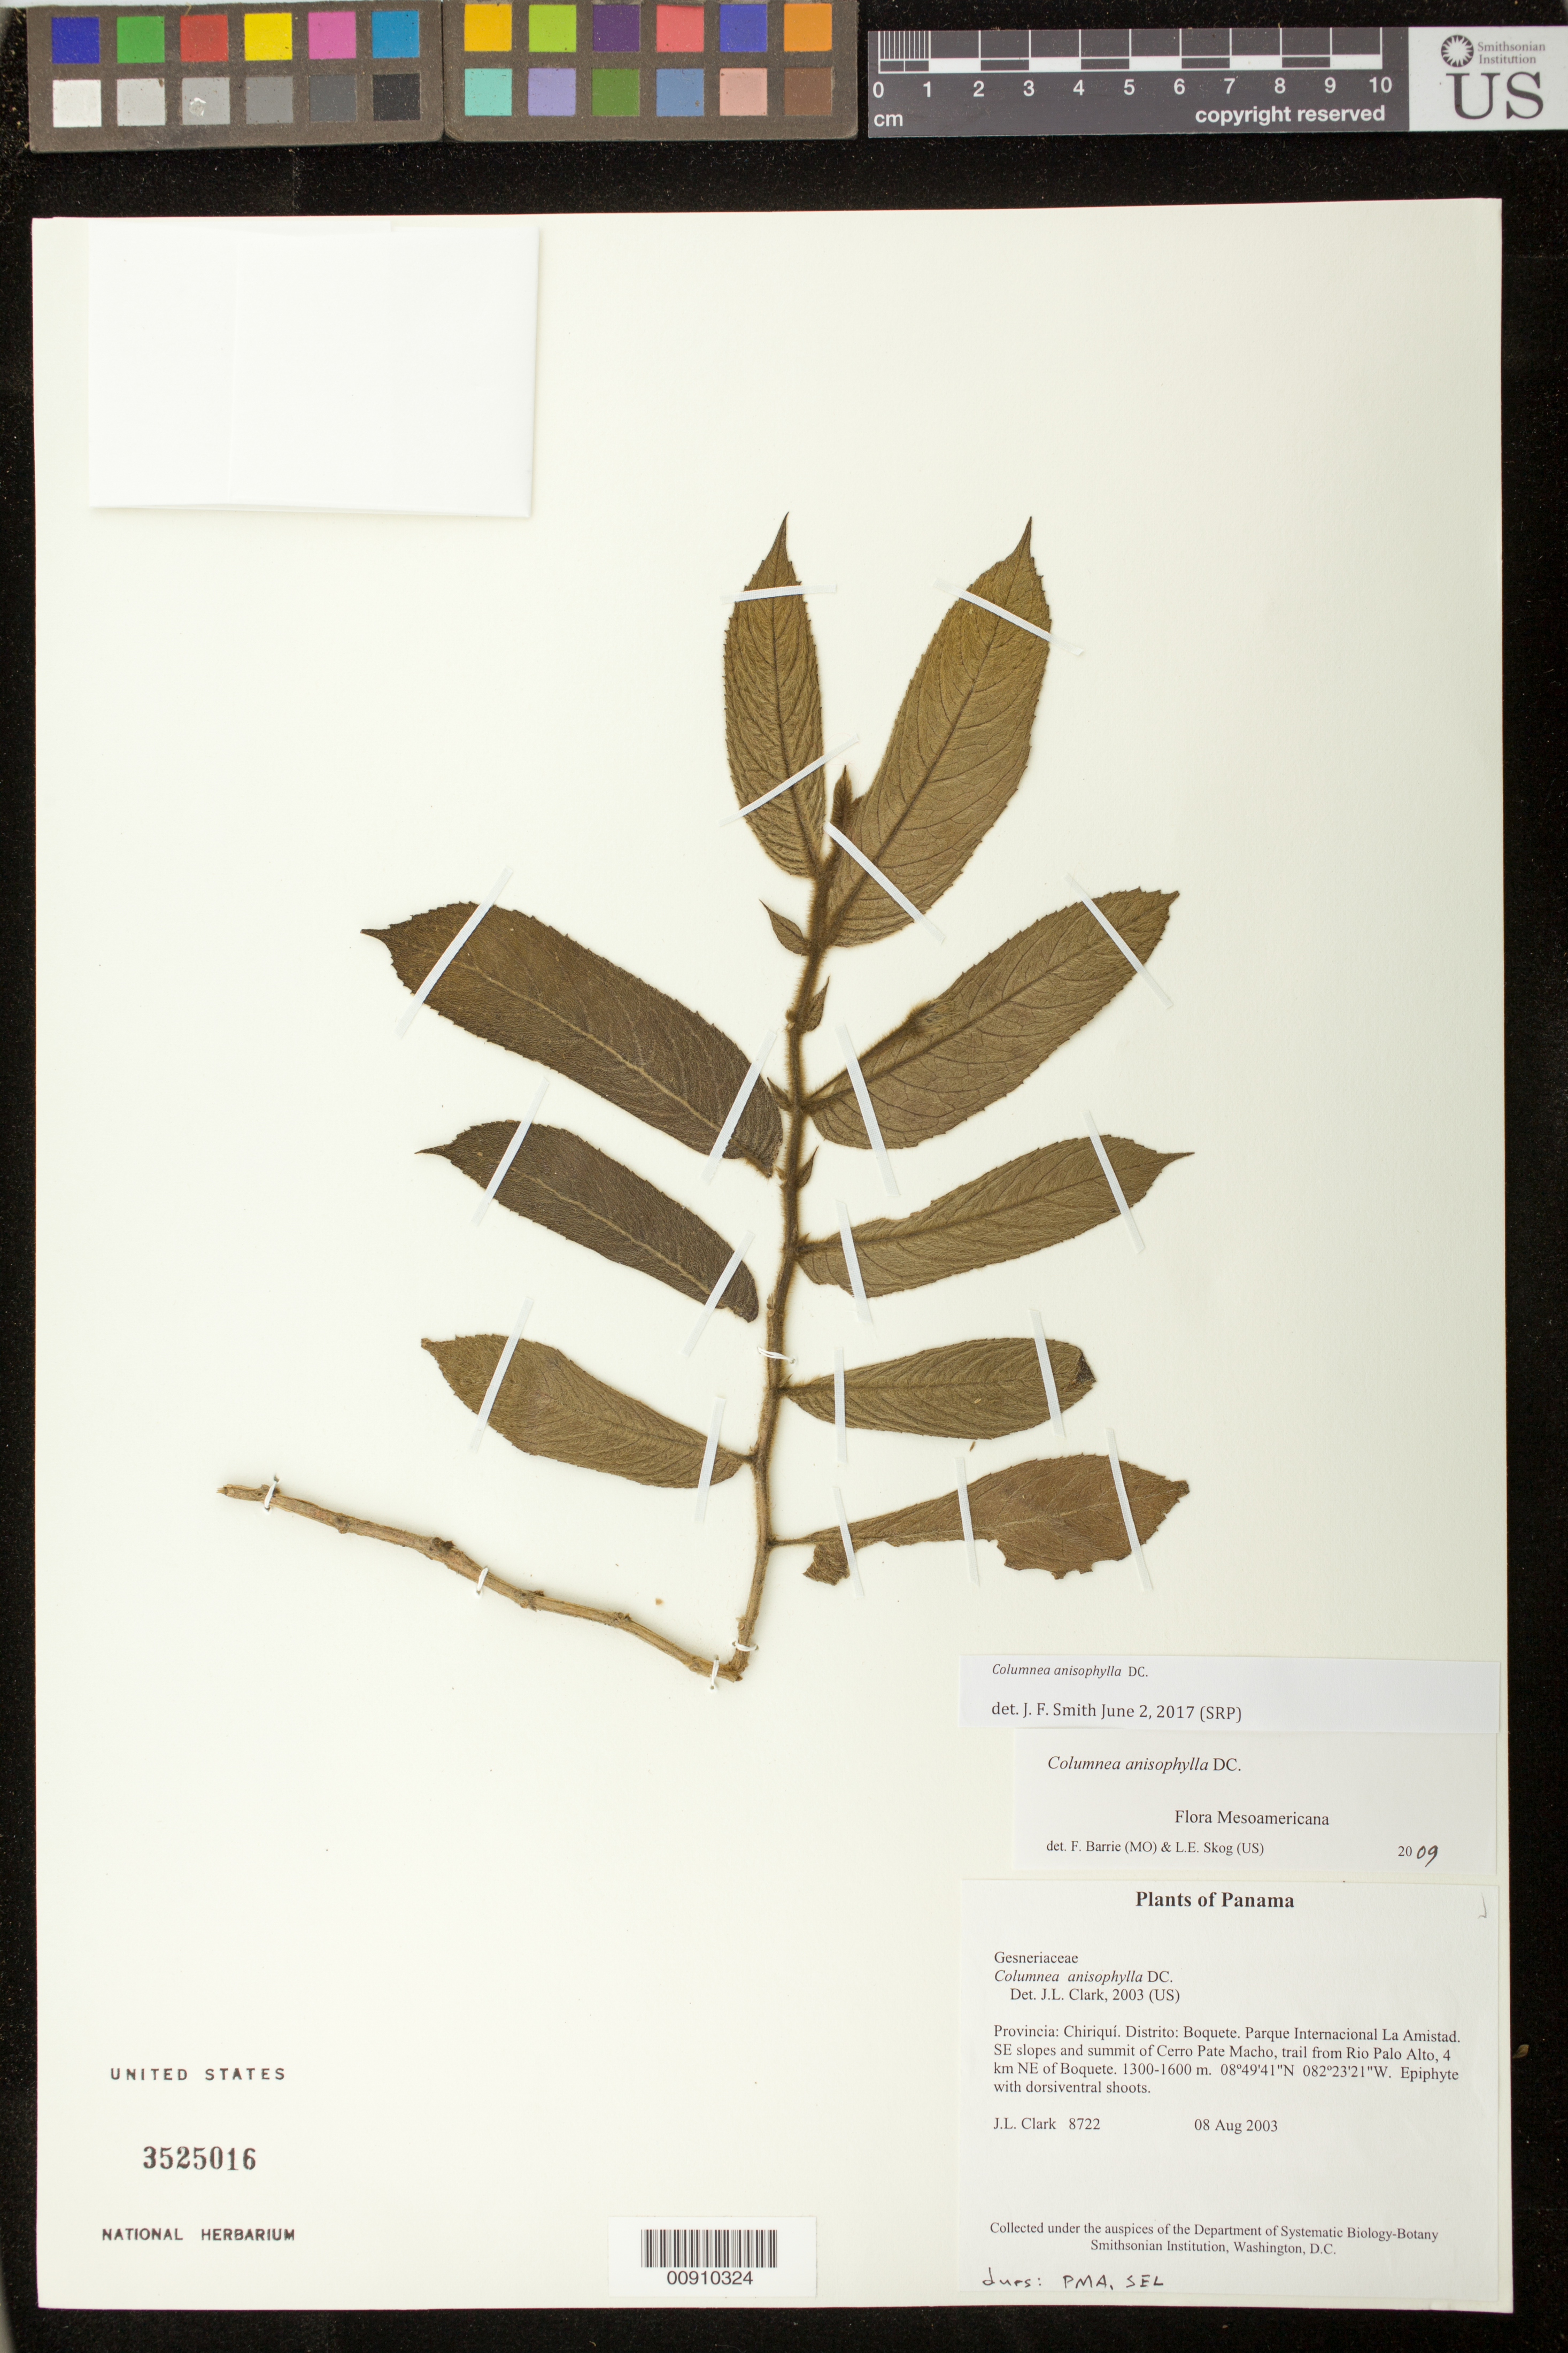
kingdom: Plantae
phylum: Tracheophyta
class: Magnoliopsida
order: Lamiales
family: Gesneriaceae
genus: Columnea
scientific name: Columnea anisophylla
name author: DC.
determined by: Clark, J. L., (SEL), The Marie Selby Botanical Garden (UNITED STATES)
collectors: J. L. Clark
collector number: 8722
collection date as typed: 08 Aug 2003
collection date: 2003-08-08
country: Panama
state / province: Chiriquí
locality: Boquete. Parque Internacional La Amistad. SE slopes and summit of Cerro Pate Macho, trail from Rio Palo Alto, 4 km NE of Boquete.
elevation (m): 1300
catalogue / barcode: US 3525016